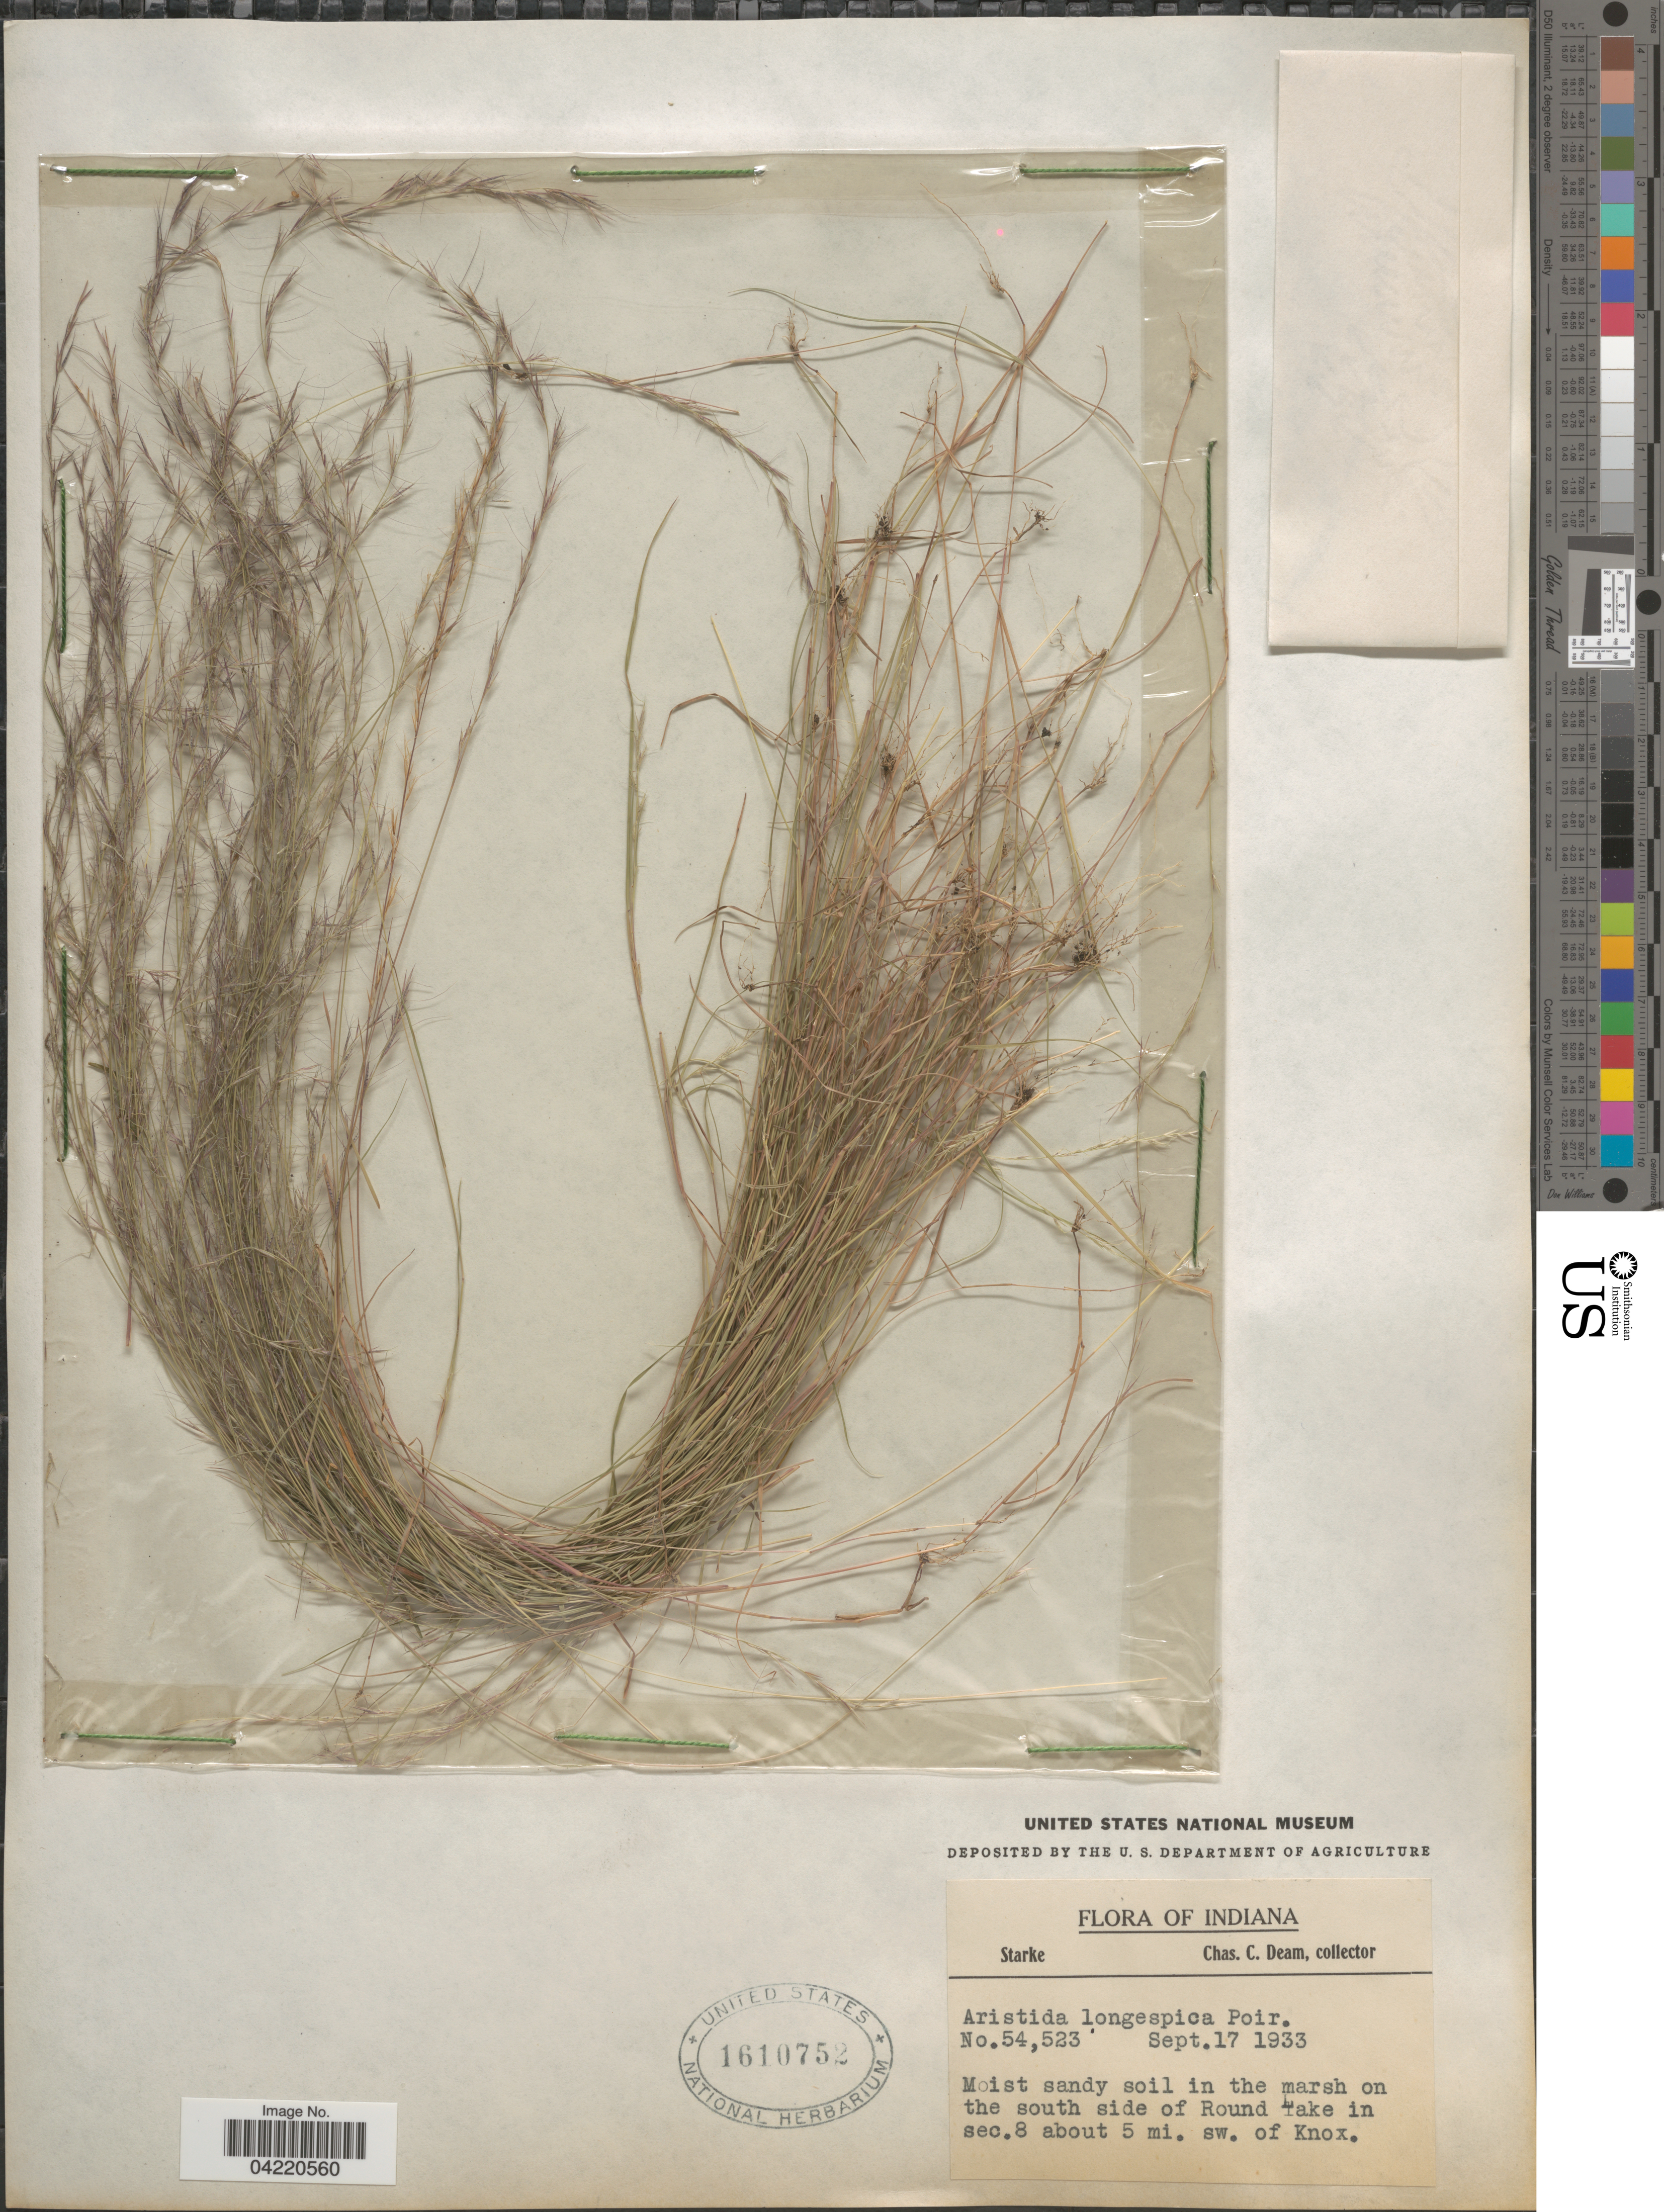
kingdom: Plantae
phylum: Tracheophyta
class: Liliopsida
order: Poales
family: Poaceae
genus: Aristida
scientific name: Aristida longespica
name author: Poir.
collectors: C. C. Deam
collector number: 54523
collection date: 1933-09-17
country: United States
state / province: Indiana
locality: Starke. Moist snady soil in the marsh on the south side of Round Lake in sec.8 about 5 mi. sw. of Knox.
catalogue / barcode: US 1610752